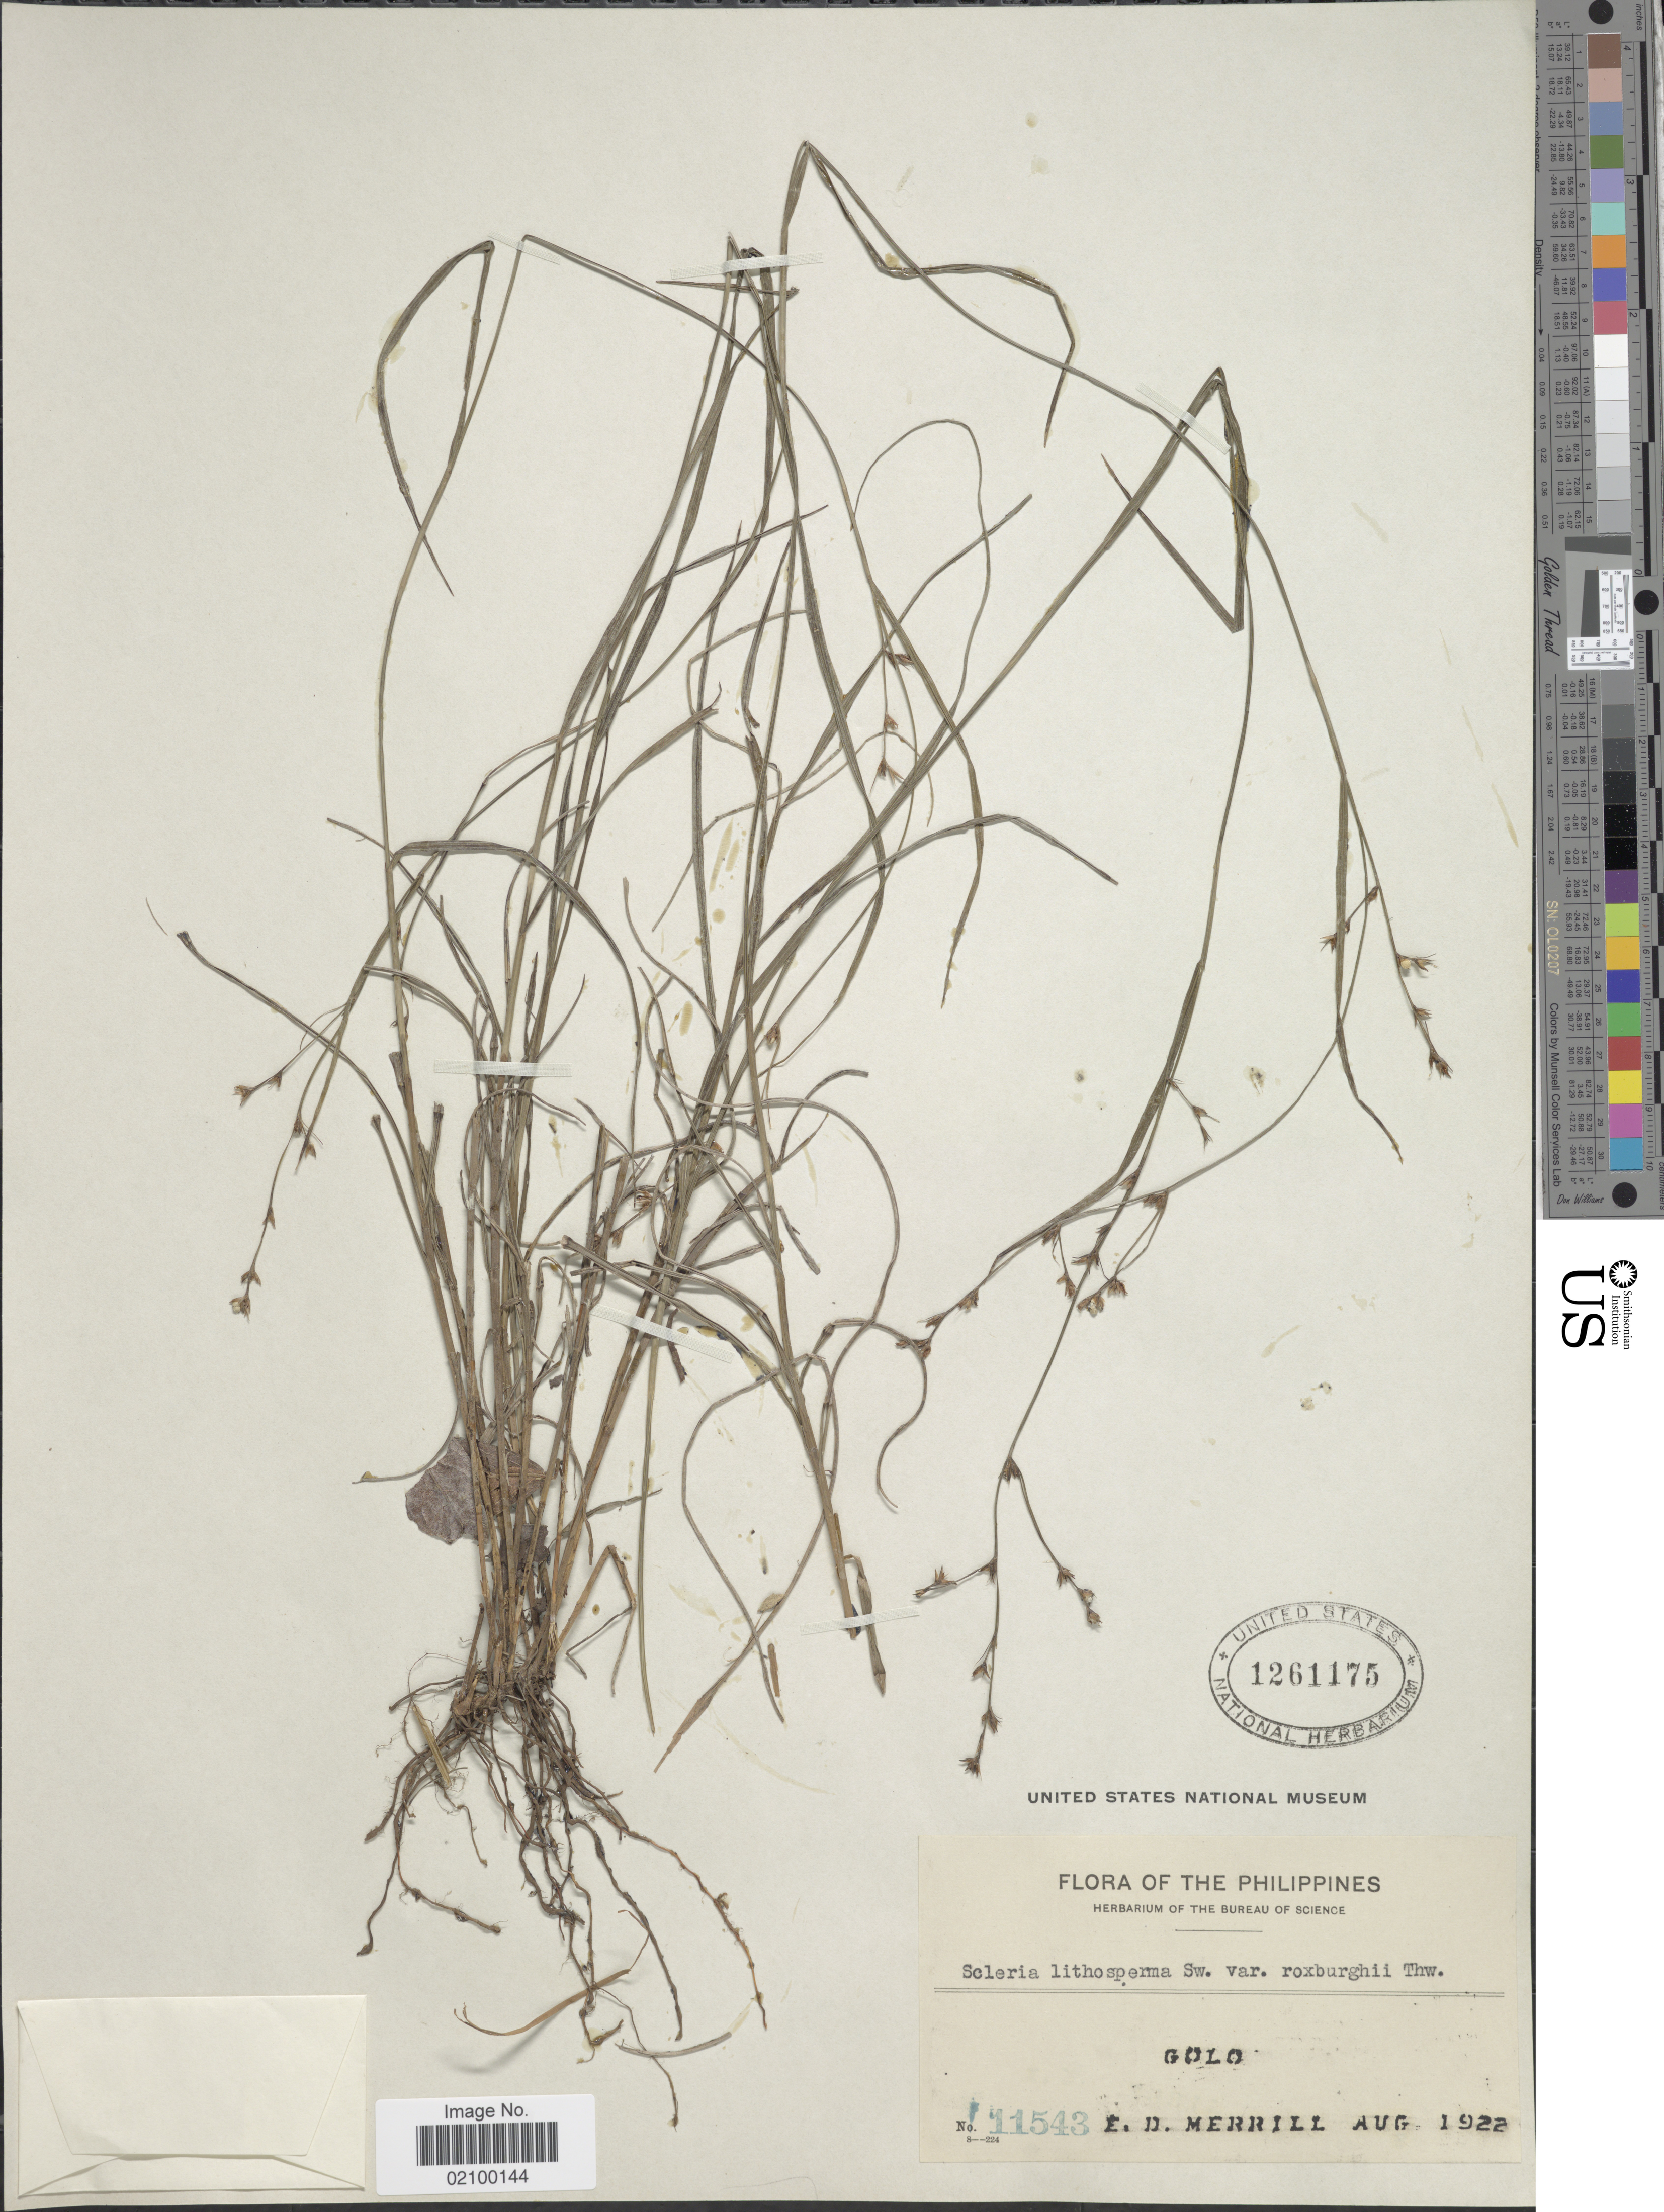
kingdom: Plantae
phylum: Tracheophyta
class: Liliopsida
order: Poales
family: Cyperaceae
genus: Scleria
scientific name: Scleria lithosperma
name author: (L.) Sw.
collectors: E. D. Merrill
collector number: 11543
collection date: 1922-08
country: Philippines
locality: Golo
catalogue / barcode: US 1261175